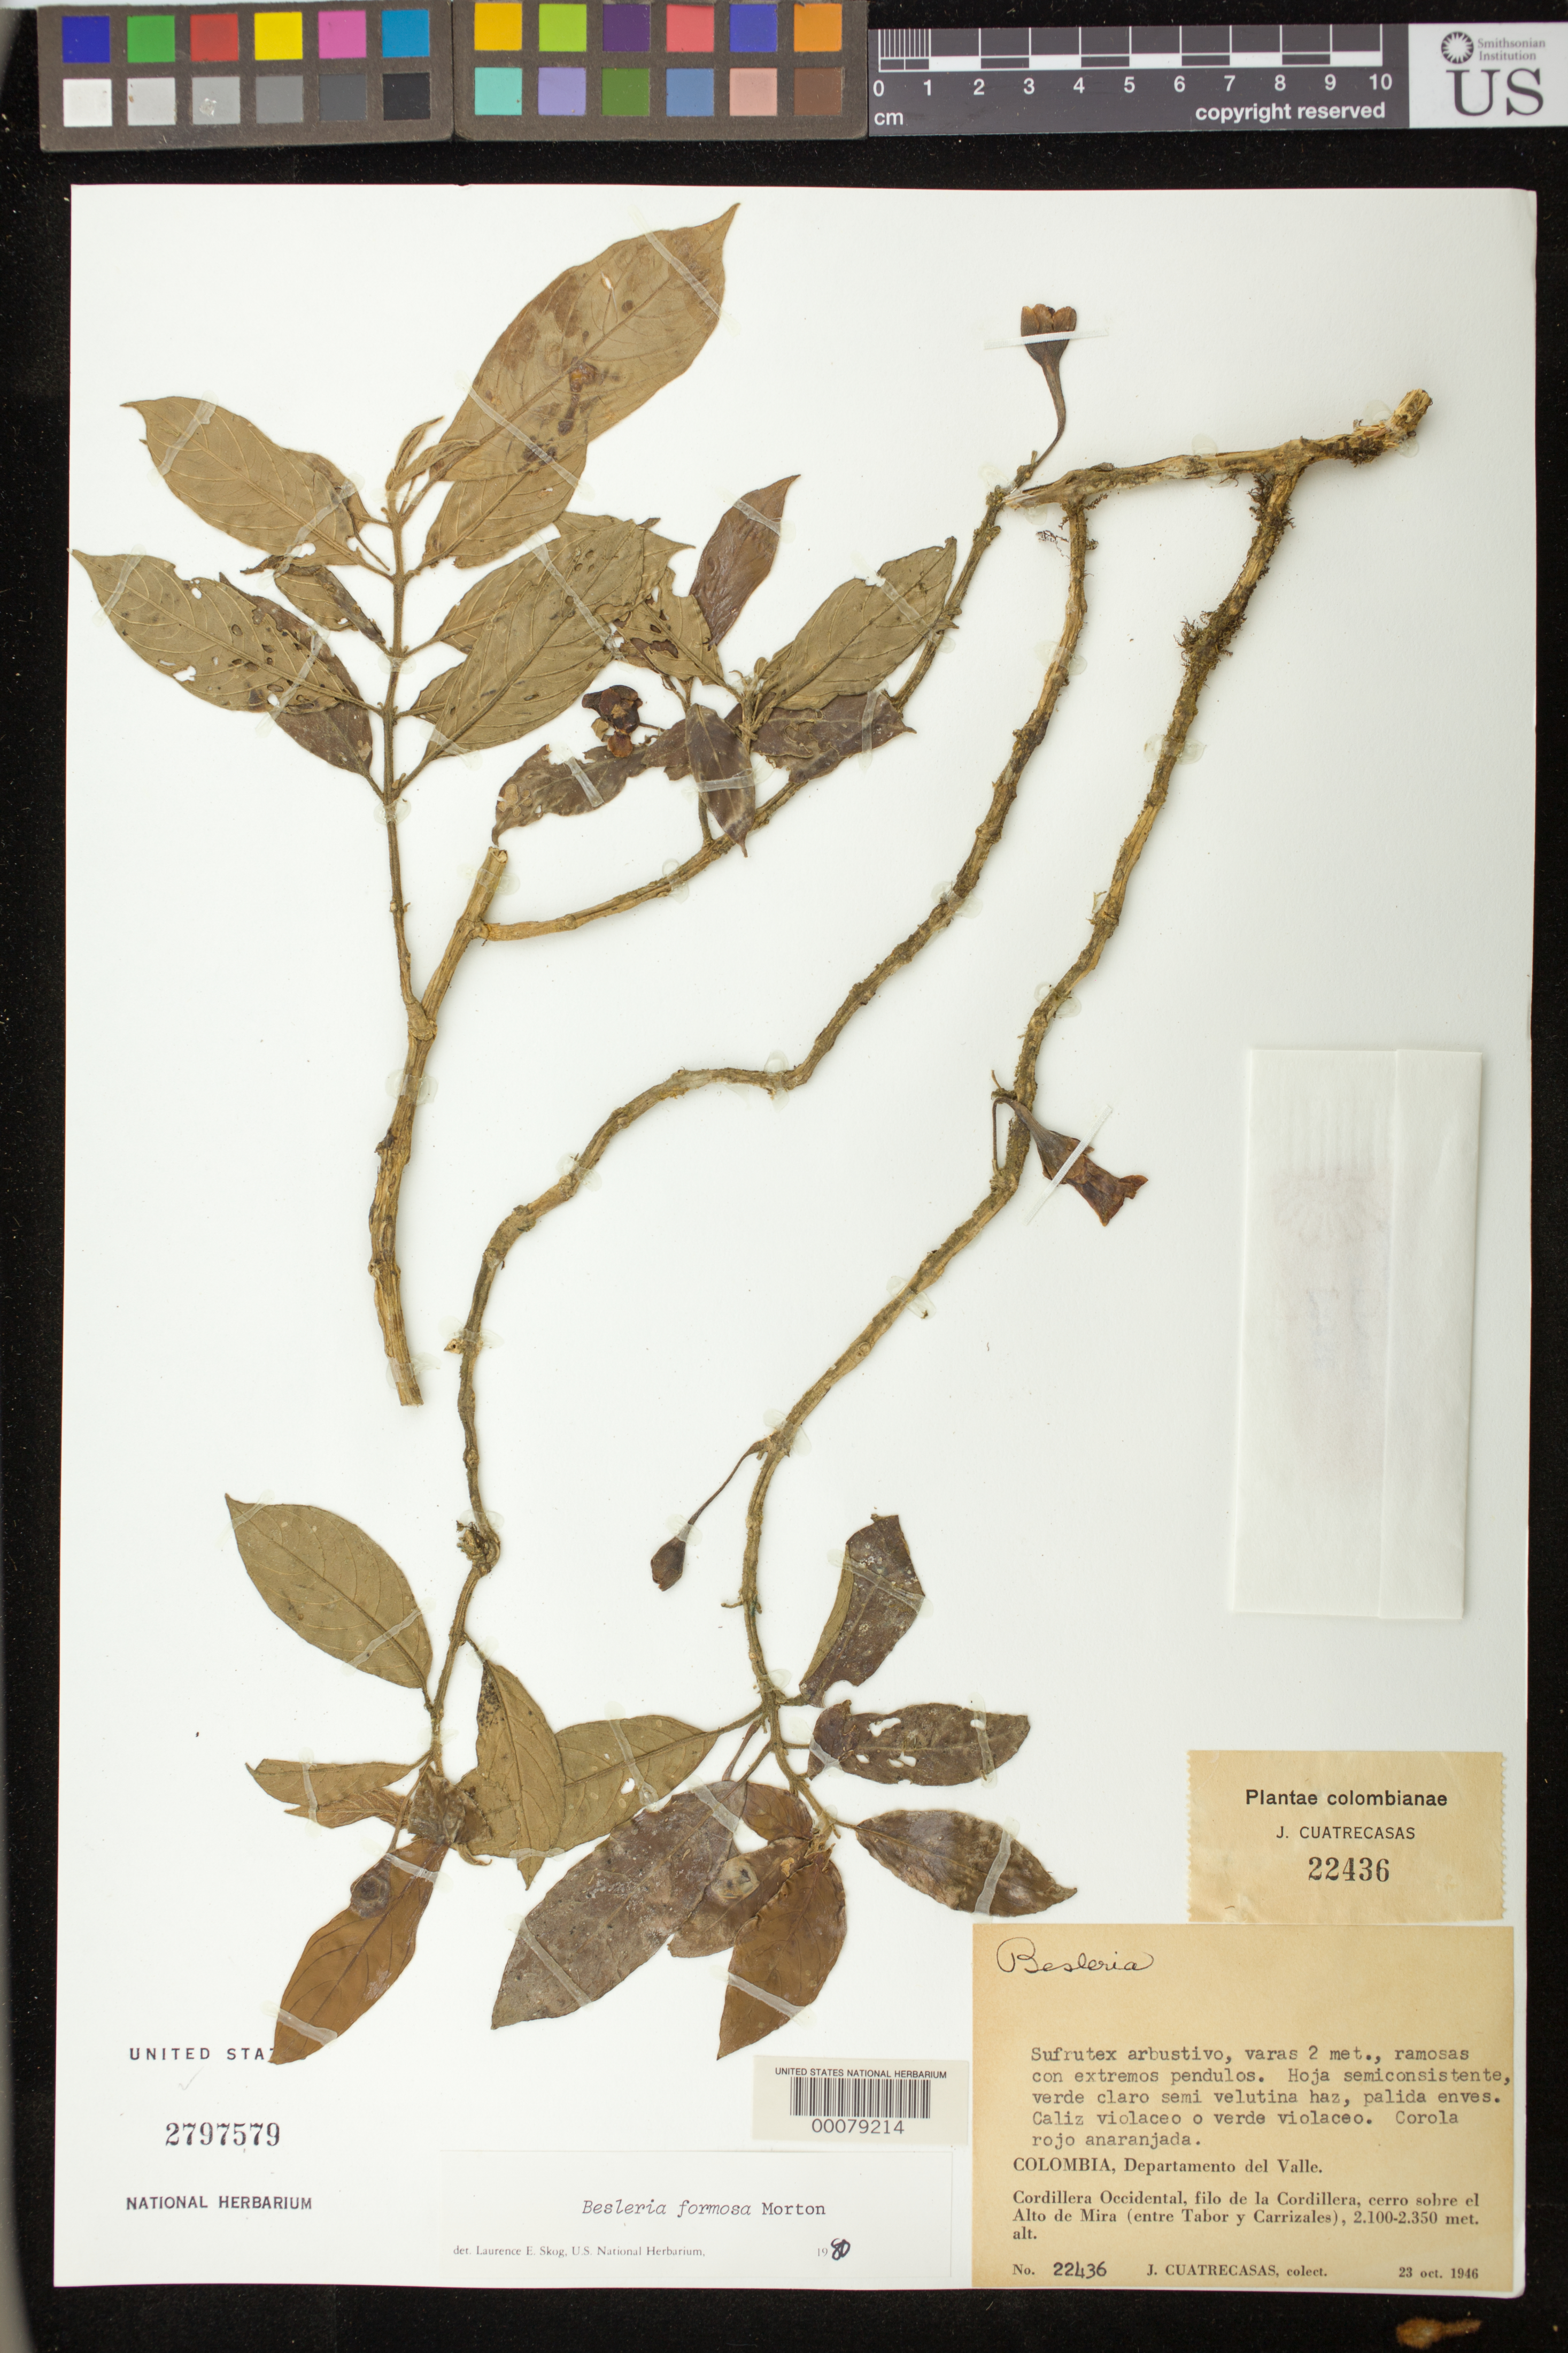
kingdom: Plantae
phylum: Tracheophyta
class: Magnoliopsida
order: Lamiales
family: Gesneriaceae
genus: Besleria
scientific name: Besleria amabilis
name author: C.V. Morton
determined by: Skog, Laurence E.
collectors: J. Cuatrecasas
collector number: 22436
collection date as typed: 23 Oct 1946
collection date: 1946-10-23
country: Colombia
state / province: Valle del Cauca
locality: Cordillera Occidental, edge of the cordillera, hill above Alto de Mira (between Tabor & Carrizales)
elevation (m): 2100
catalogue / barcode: US 2797579